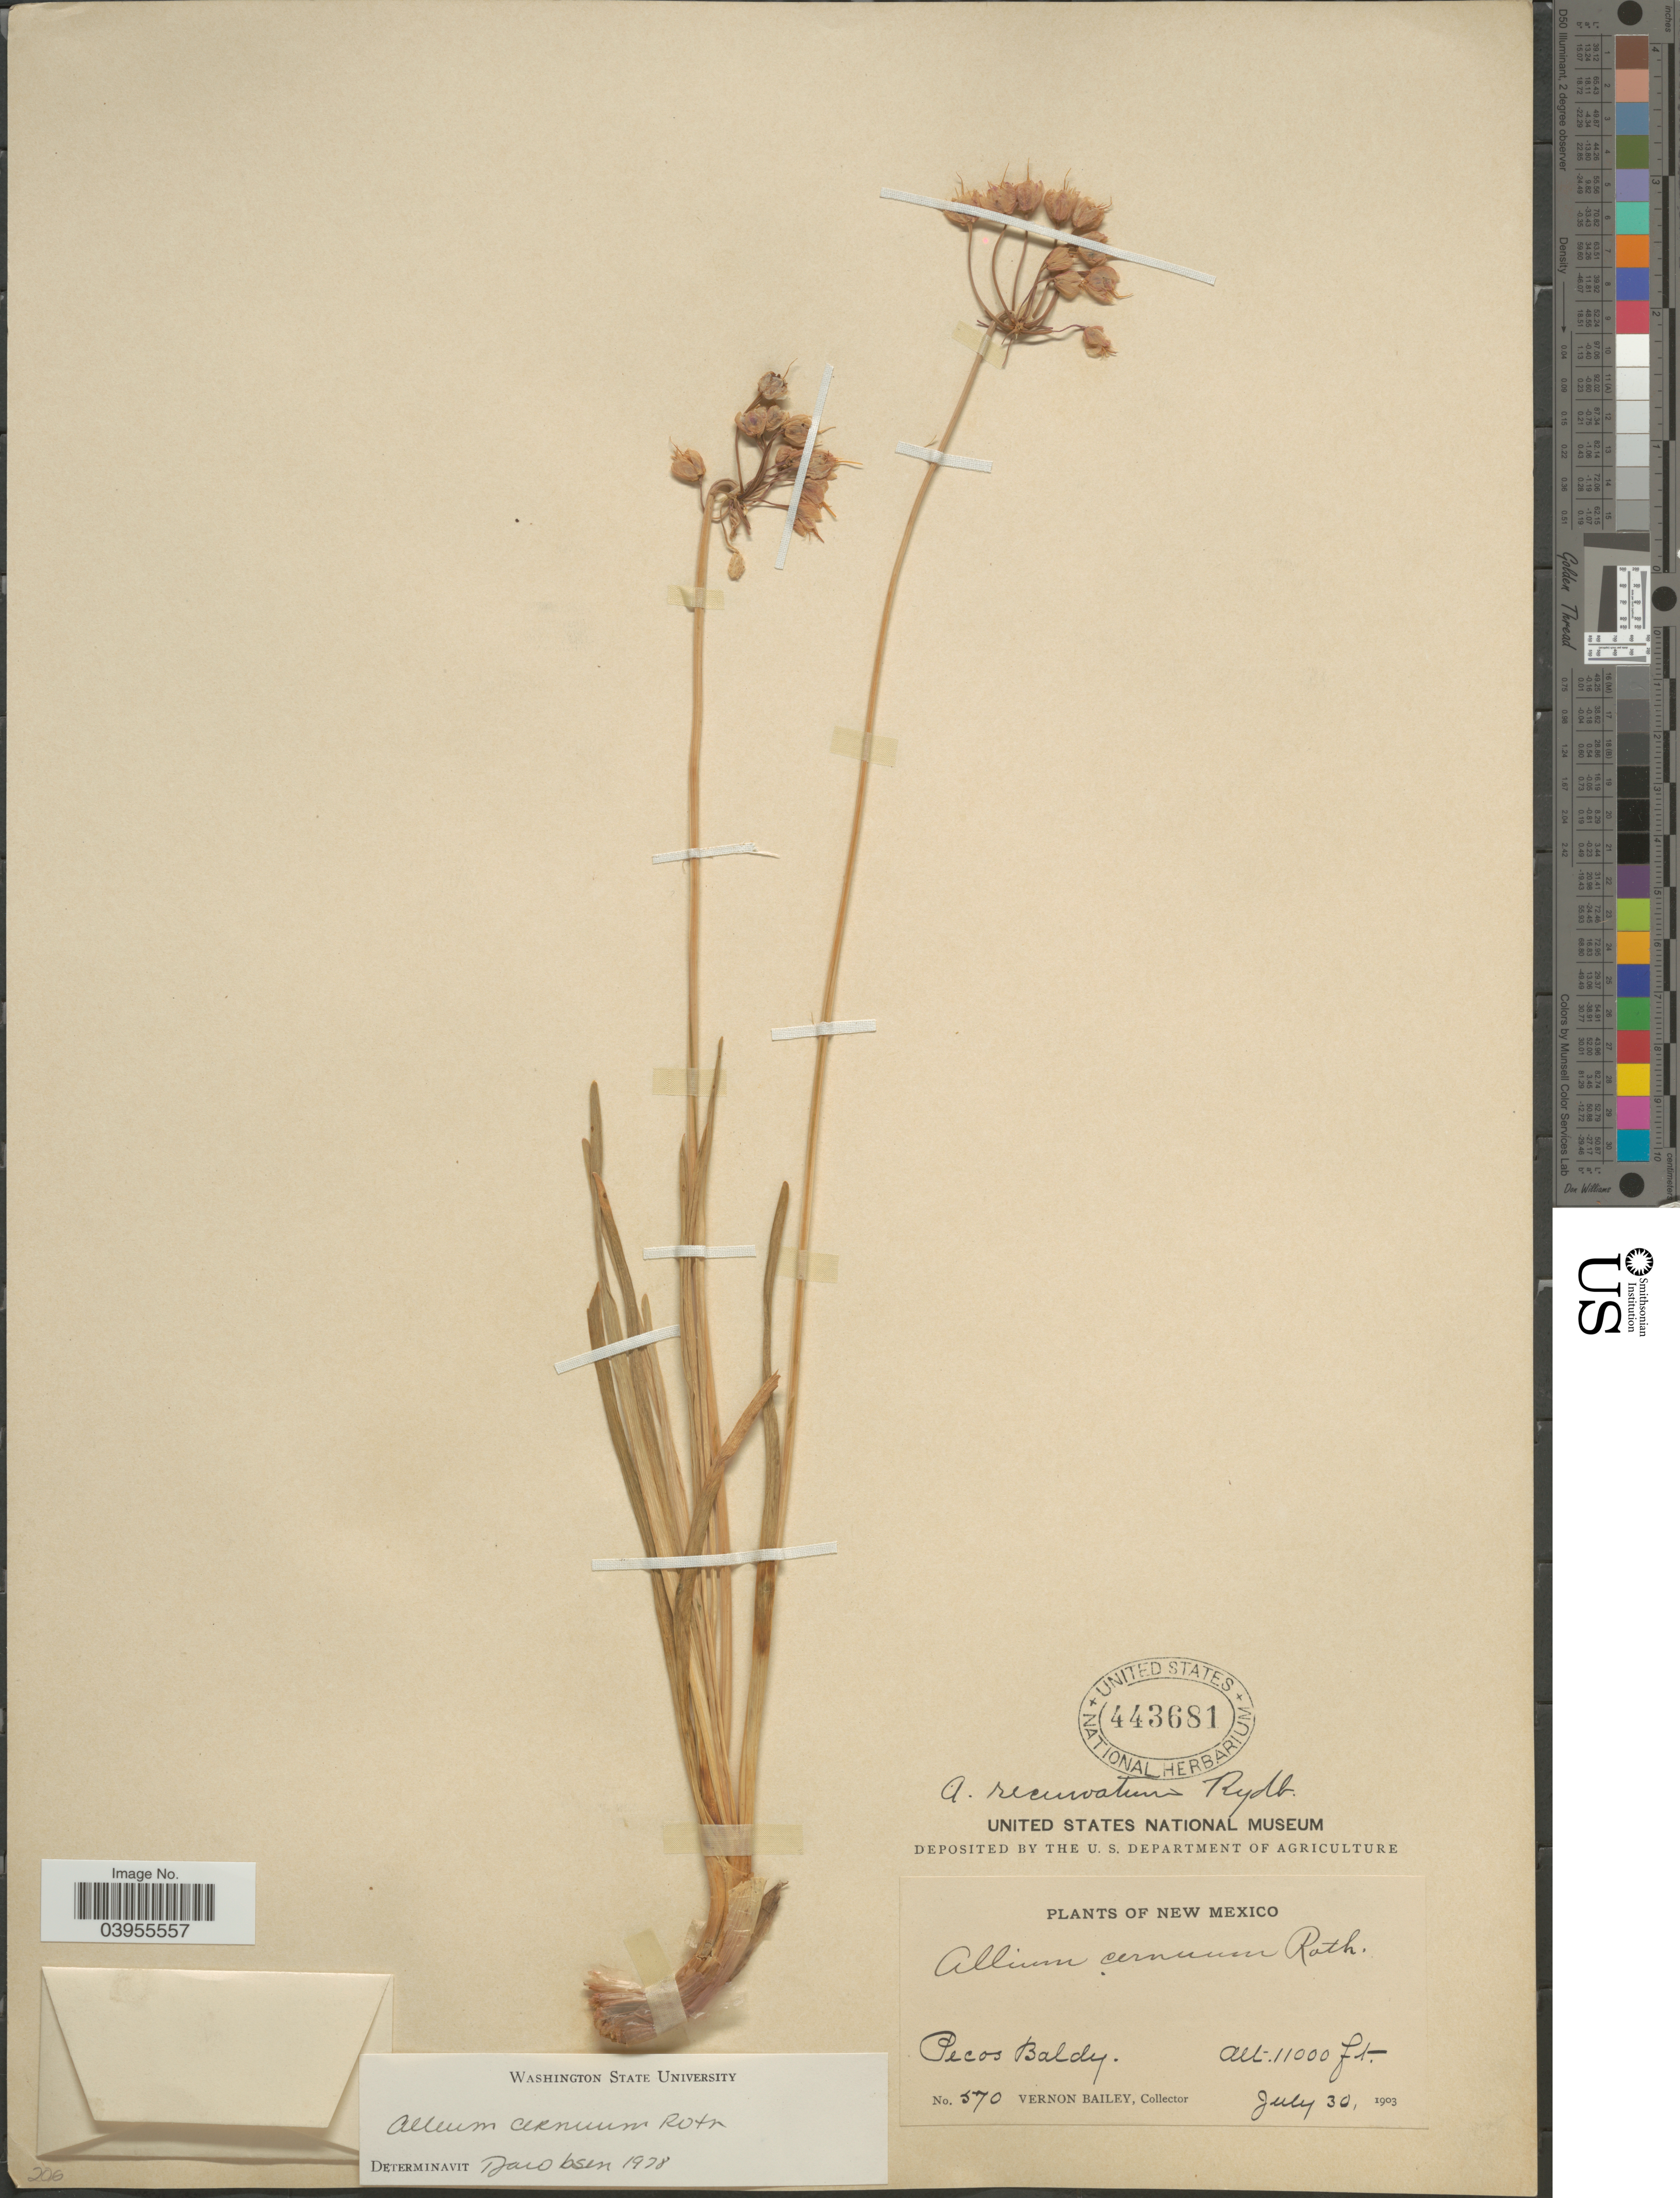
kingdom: Plantae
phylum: Tracheophyta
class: Liliopsida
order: Asparagales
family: Amaryllidaceae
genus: Allium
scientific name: Allium cernuum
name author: Roth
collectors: V. O. Bailey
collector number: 570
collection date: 1903-07-30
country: United States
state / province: New Mexico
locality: Pecos Baldy.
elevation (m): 3353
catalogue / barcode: US 443681